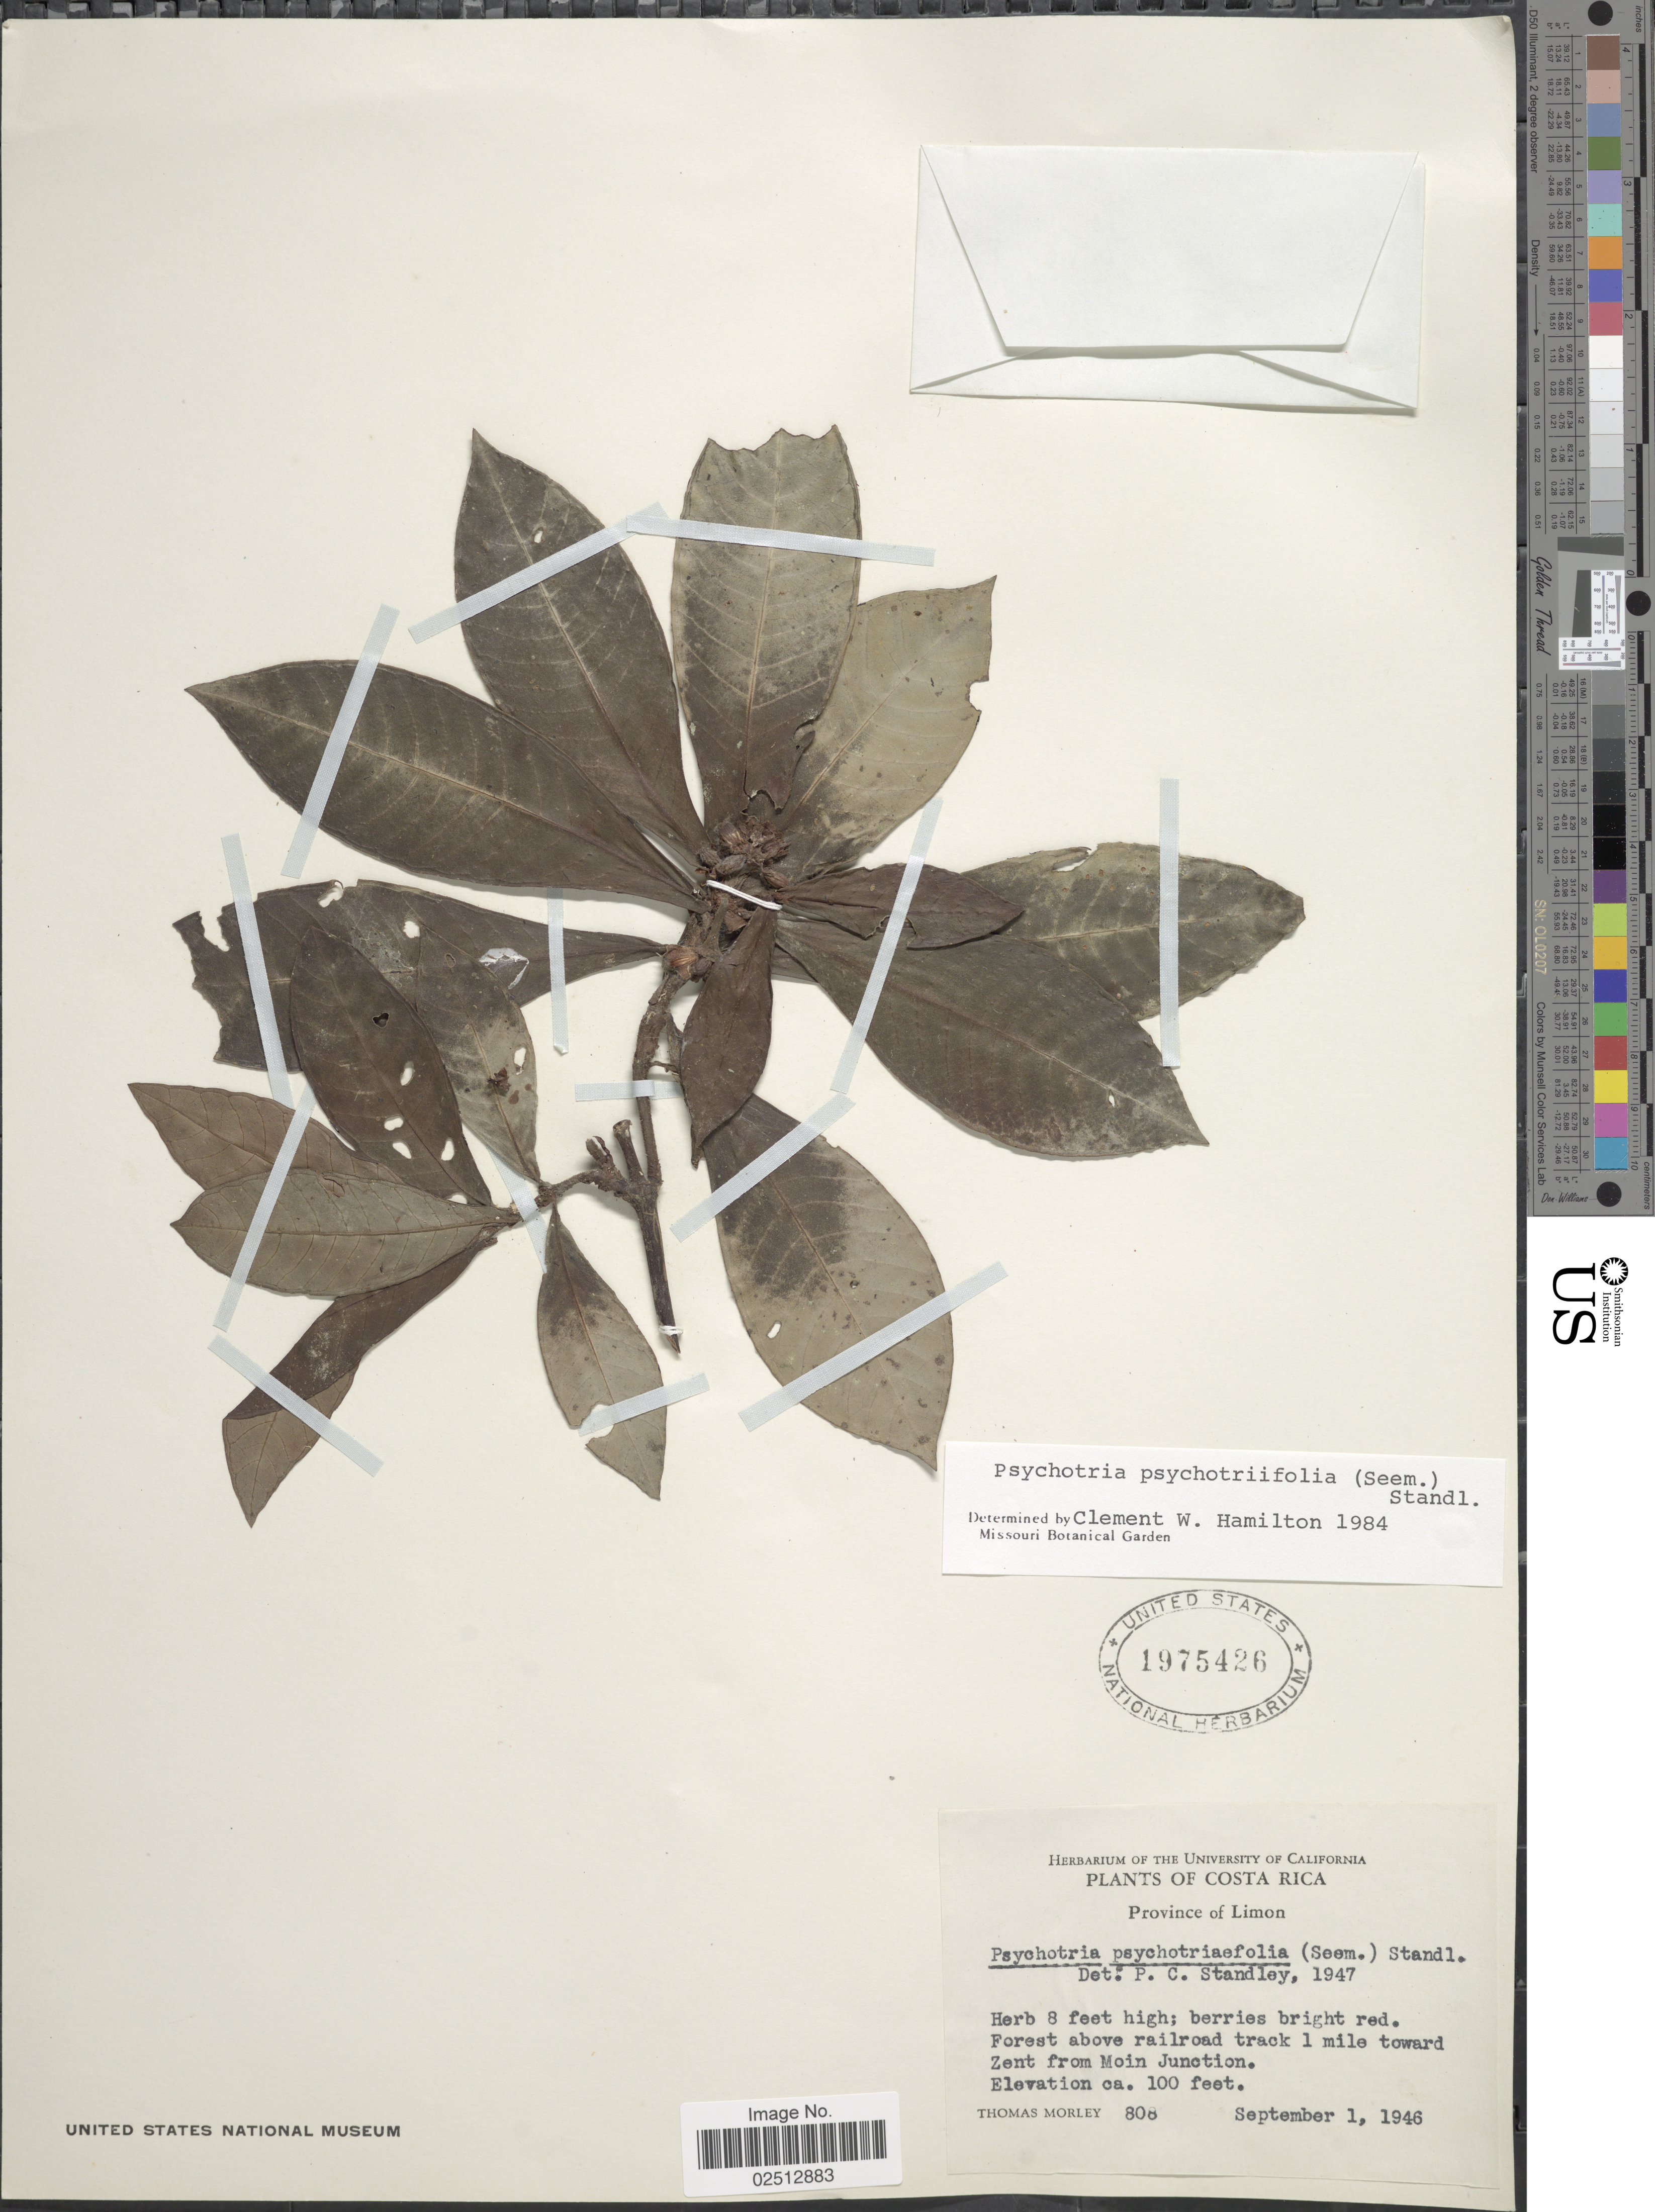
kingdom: Plantae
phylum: Tracheophyta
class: Magnoliopsida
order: Gentianales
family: Rubiaceae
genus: Psychotria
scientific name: Psychotria psychotriaefolia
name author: (Seem.) Standl.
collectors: T. Morley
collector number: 808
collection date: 1946-09-01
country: Costa Rica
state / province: Limón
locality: Province of Limon. Forest above railroad track 1 mile toward Zent from Moin Junction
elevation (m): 30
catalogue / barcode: US 1975426